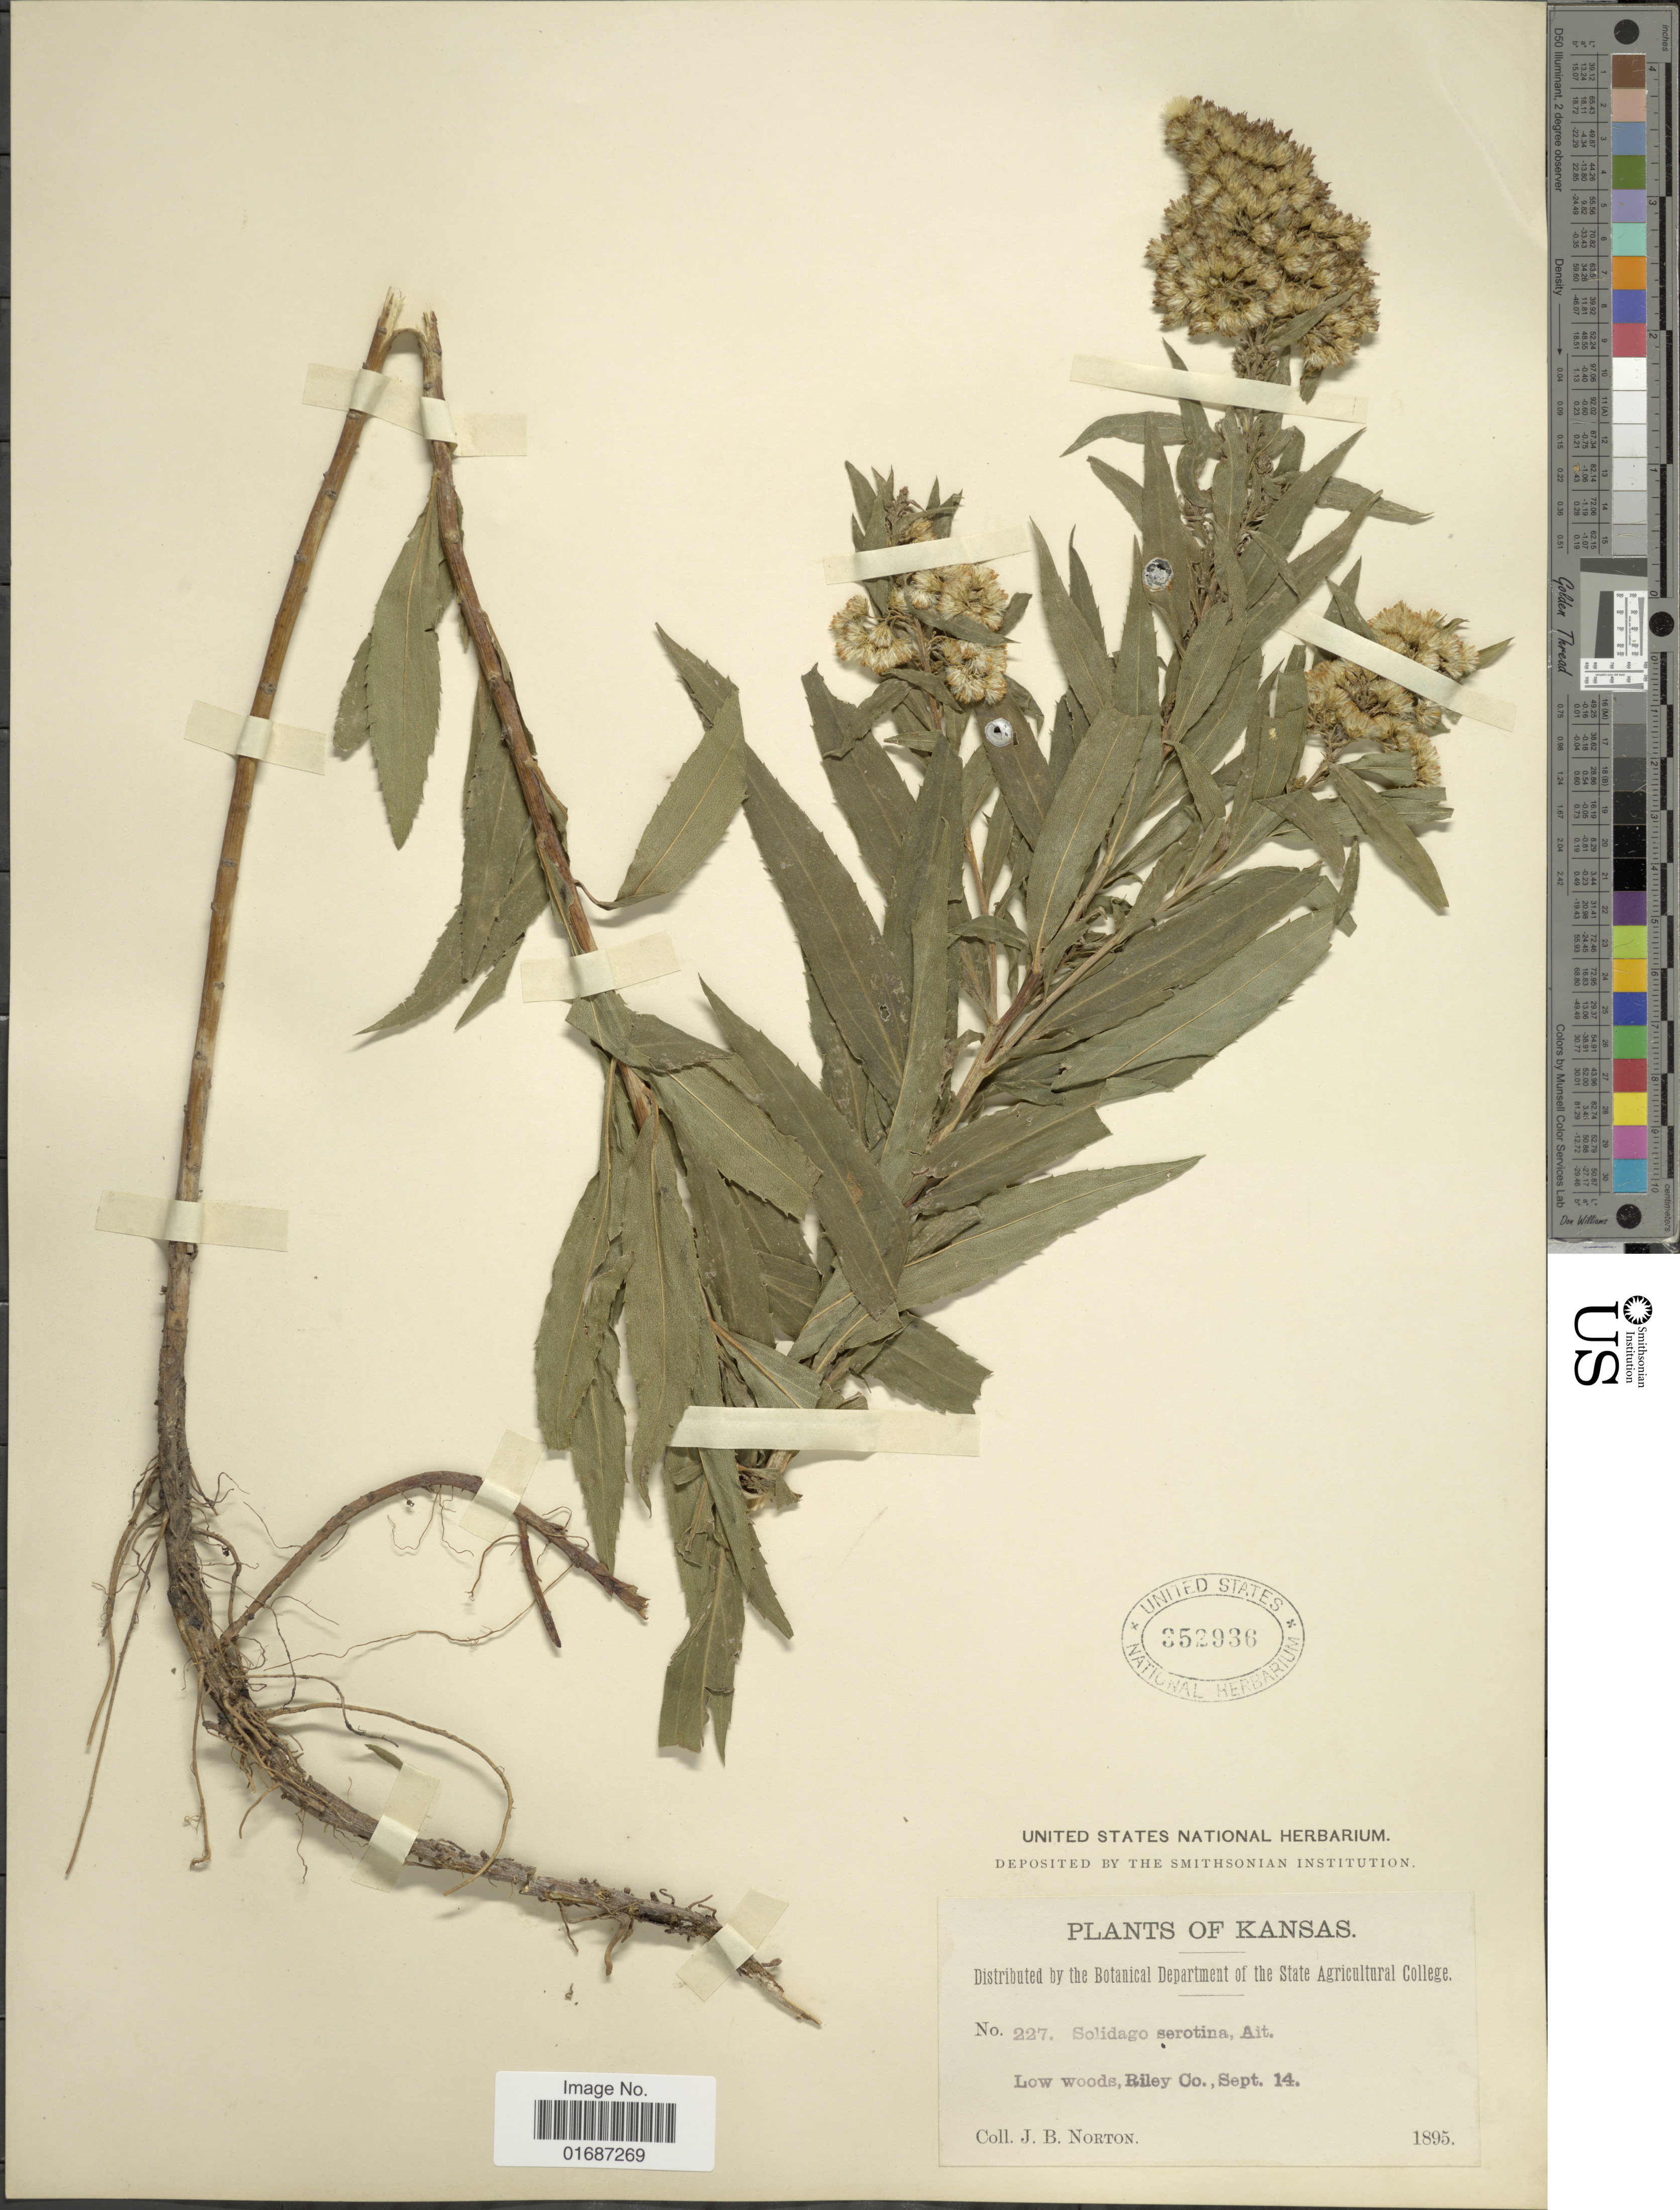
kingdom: Plantae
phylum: Tracheophyta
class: Magnoliopsida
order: Asterales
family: Asteraceae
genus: Solidago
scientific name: Solidago gigantea var. leiophylla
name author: Fernald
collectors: J. B. Norton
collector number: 227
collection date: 1895-09-14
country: United States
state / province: Kansas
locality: Low woods, Riley Co.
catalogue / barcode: US 352936